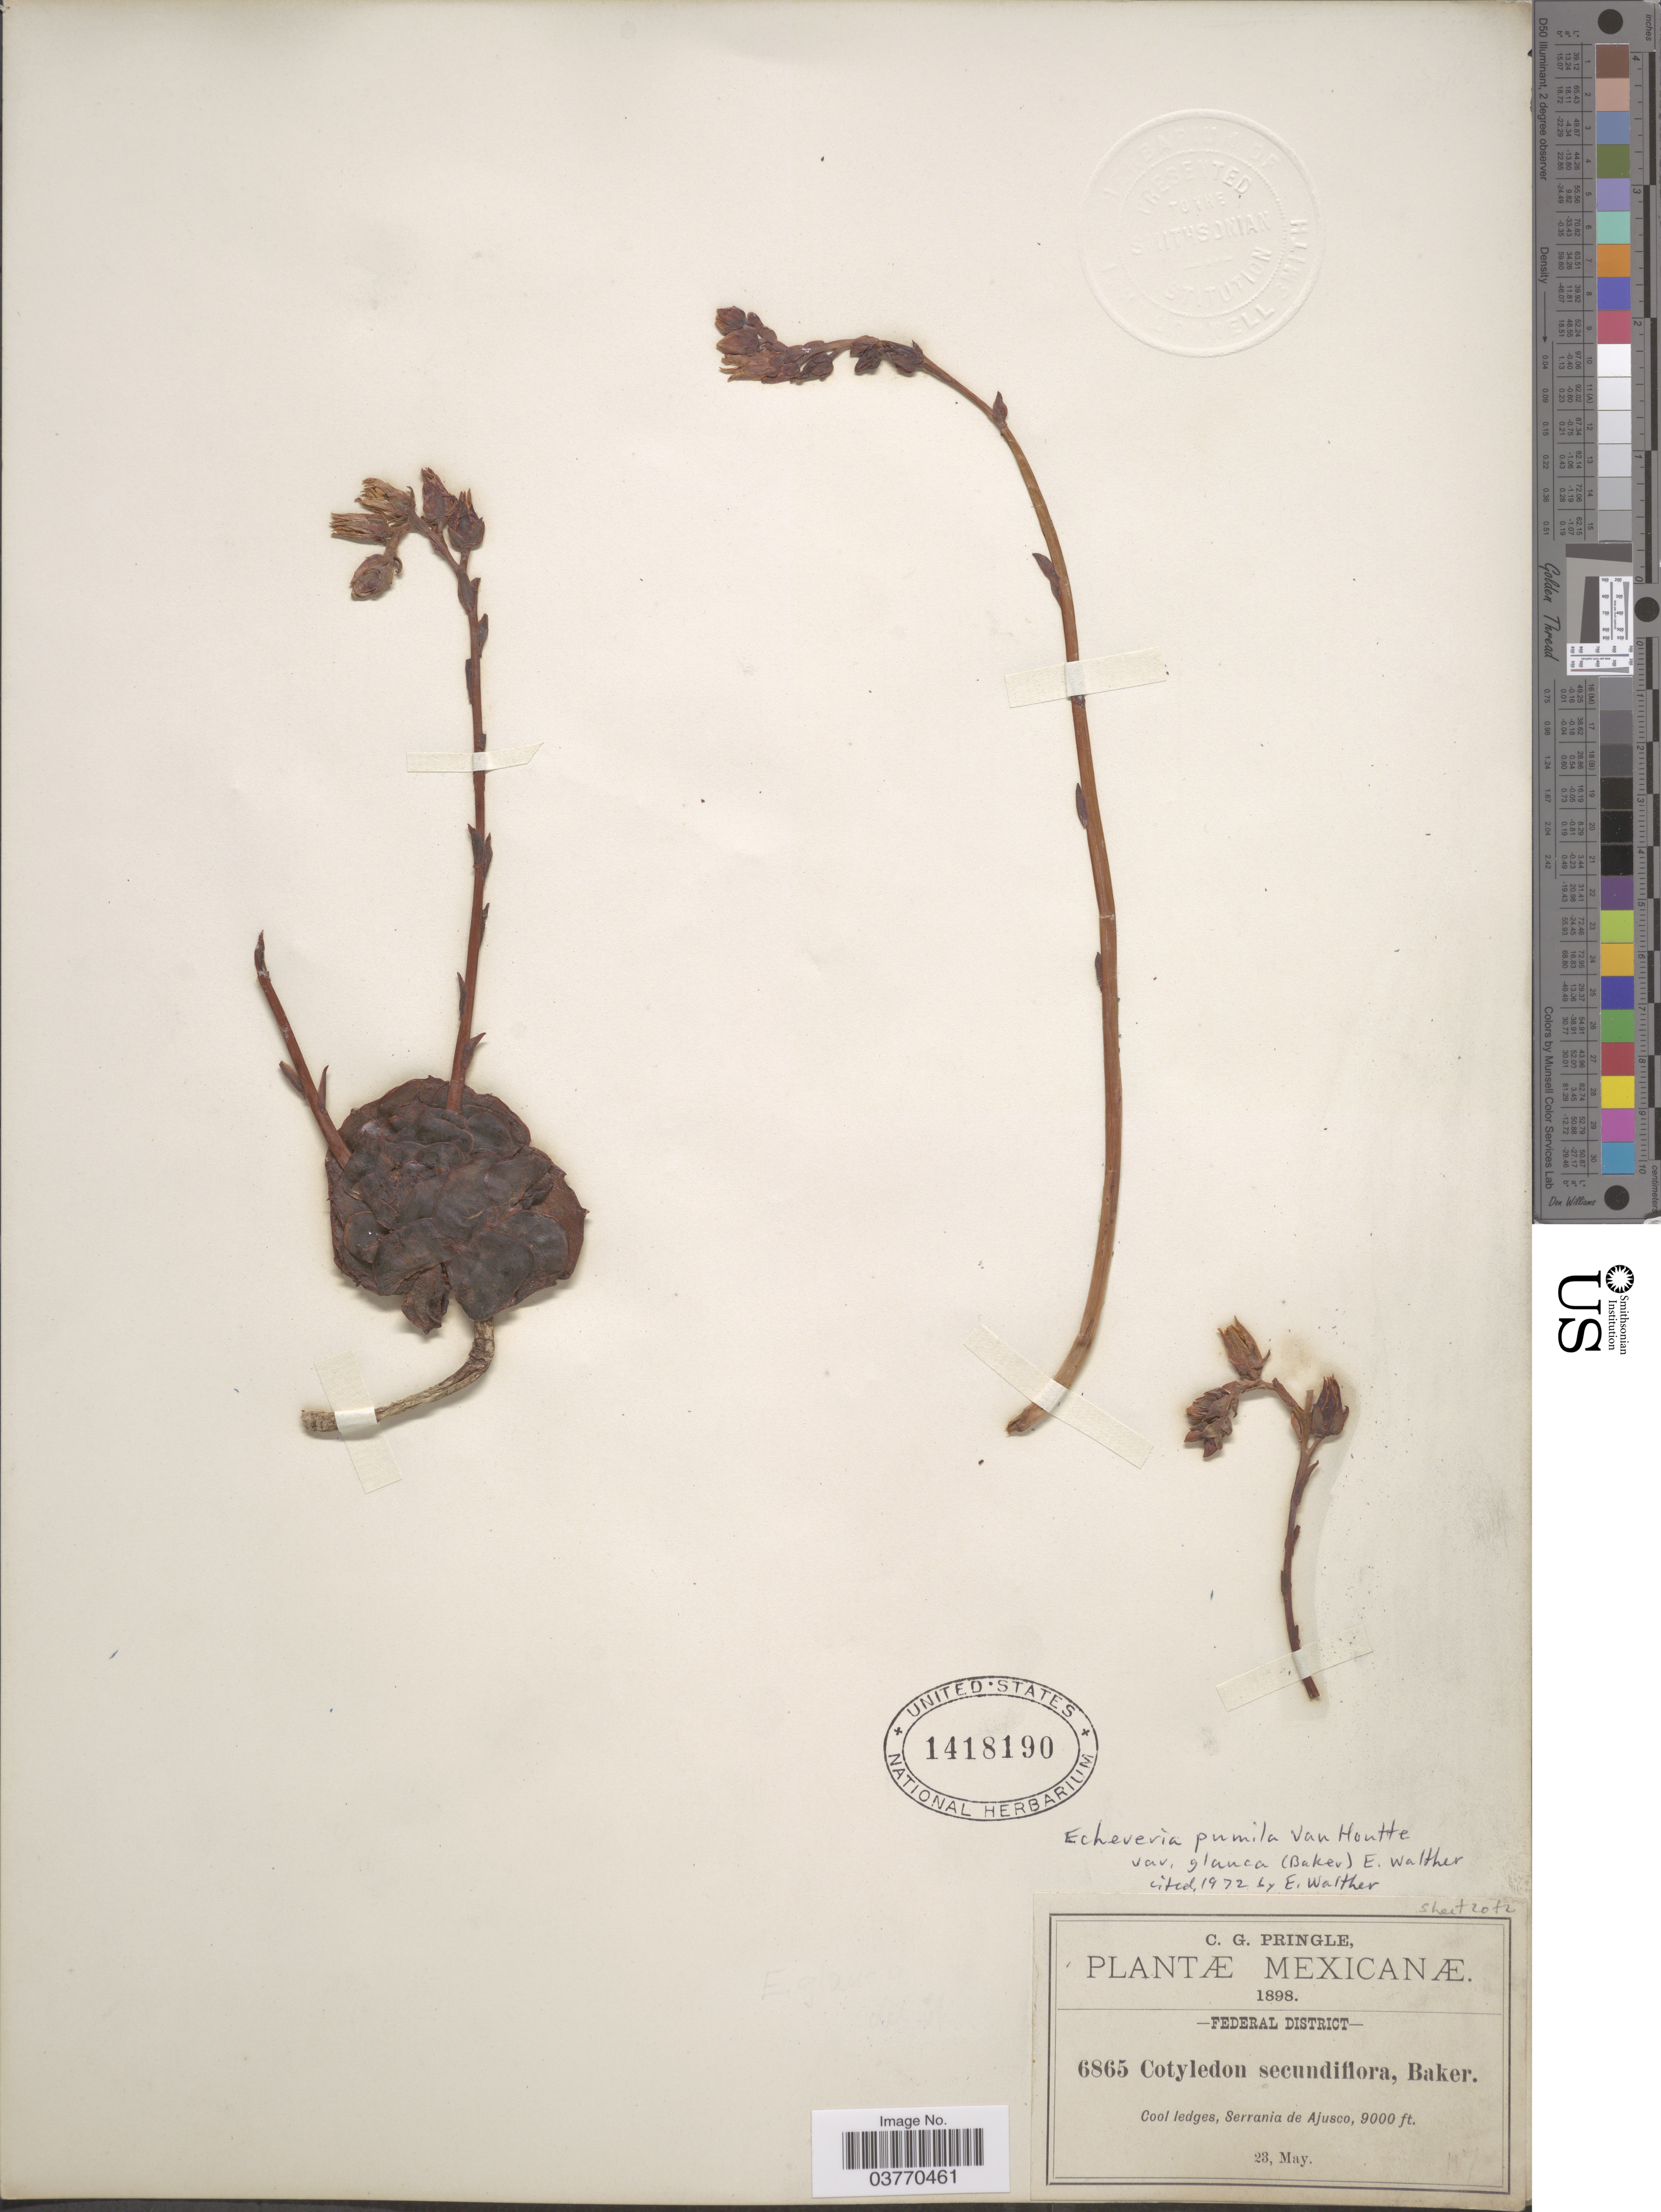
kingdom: Plantae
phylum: Tracheophyta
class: Magnoliopsida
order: Saxifragales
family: Crassulaceae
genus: Echeveria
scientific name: Echeveria pumila var. glauca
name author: (Baker) E. Walther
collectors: C. G. Pringle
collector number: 6865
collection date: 1898-05-23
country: Mexico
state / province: Distrito Federal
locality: Federal District. Cool ledges, Serrania de Ajusco.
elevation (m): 2743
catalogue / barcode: US 1418190